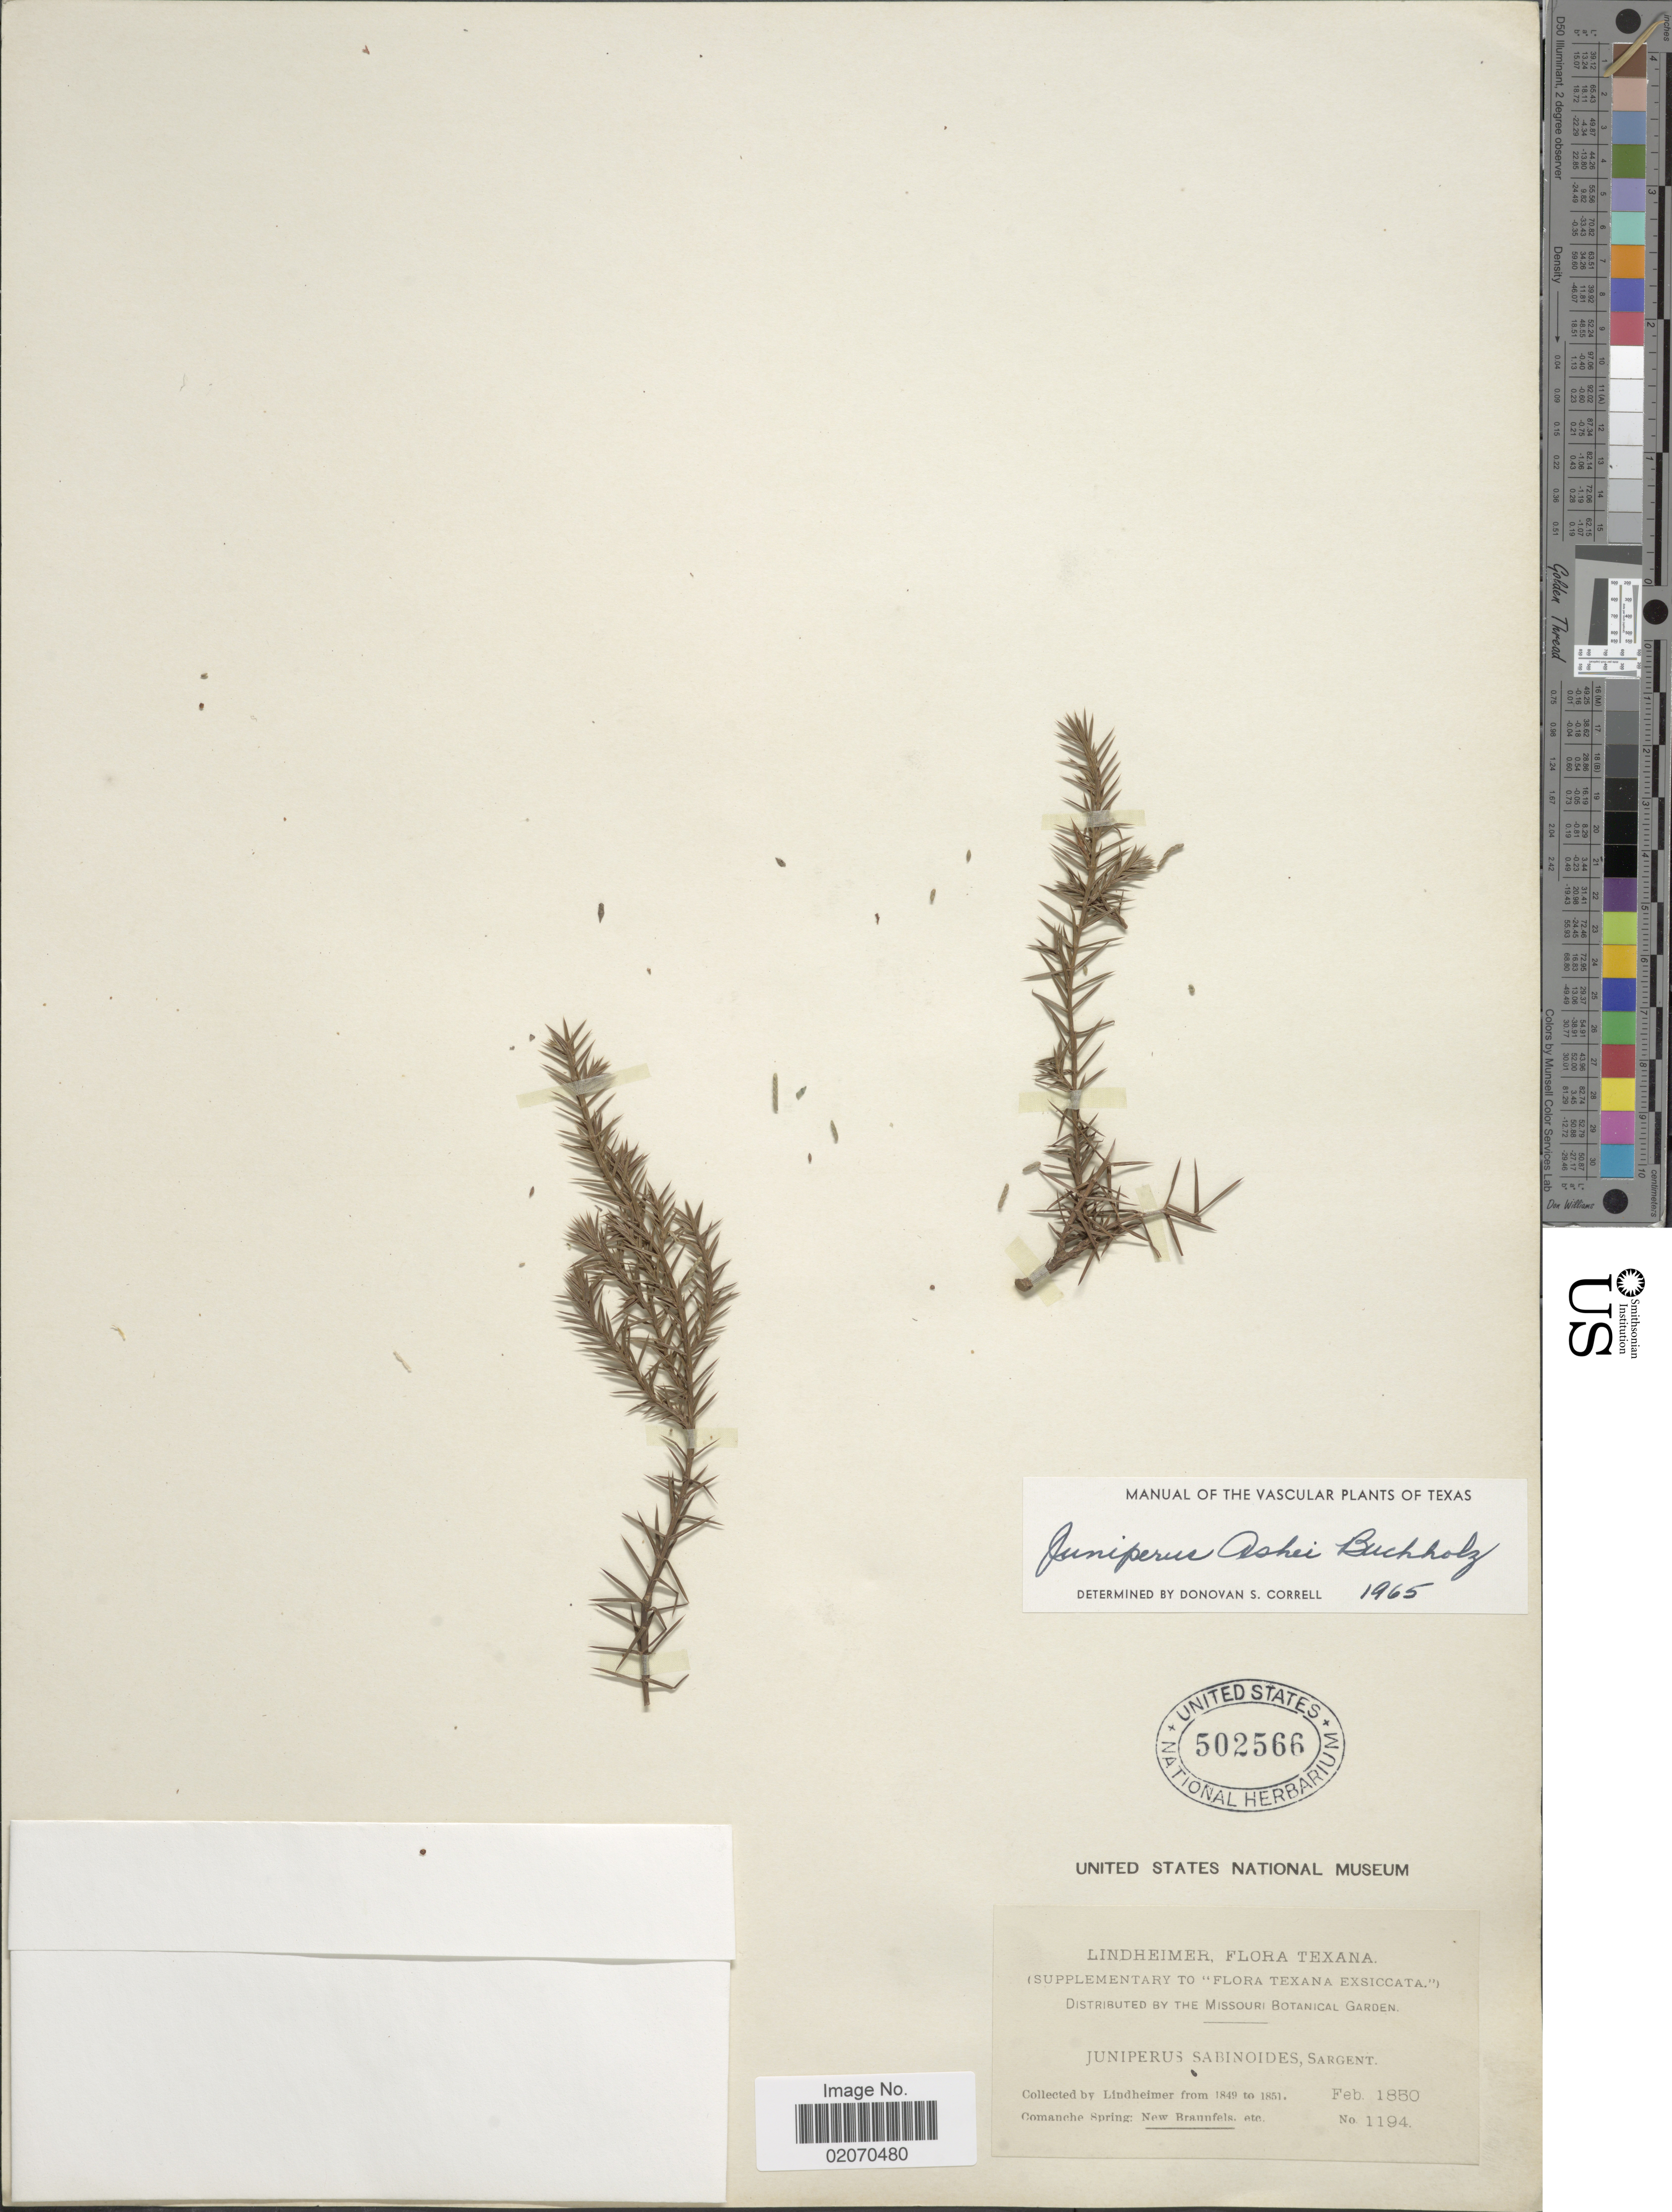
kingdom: Plantae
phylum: Tracheophyta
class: Pinopsida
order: Pinales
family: Cupressaceae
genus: Juniperus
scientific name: Juniperus ashei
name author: J. Buchholz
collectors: -. Lindheimer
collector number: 1194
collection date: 1850-02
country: United States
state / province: Texas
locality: Comanche spring: New Braunfels etc.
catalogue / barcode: US 502566